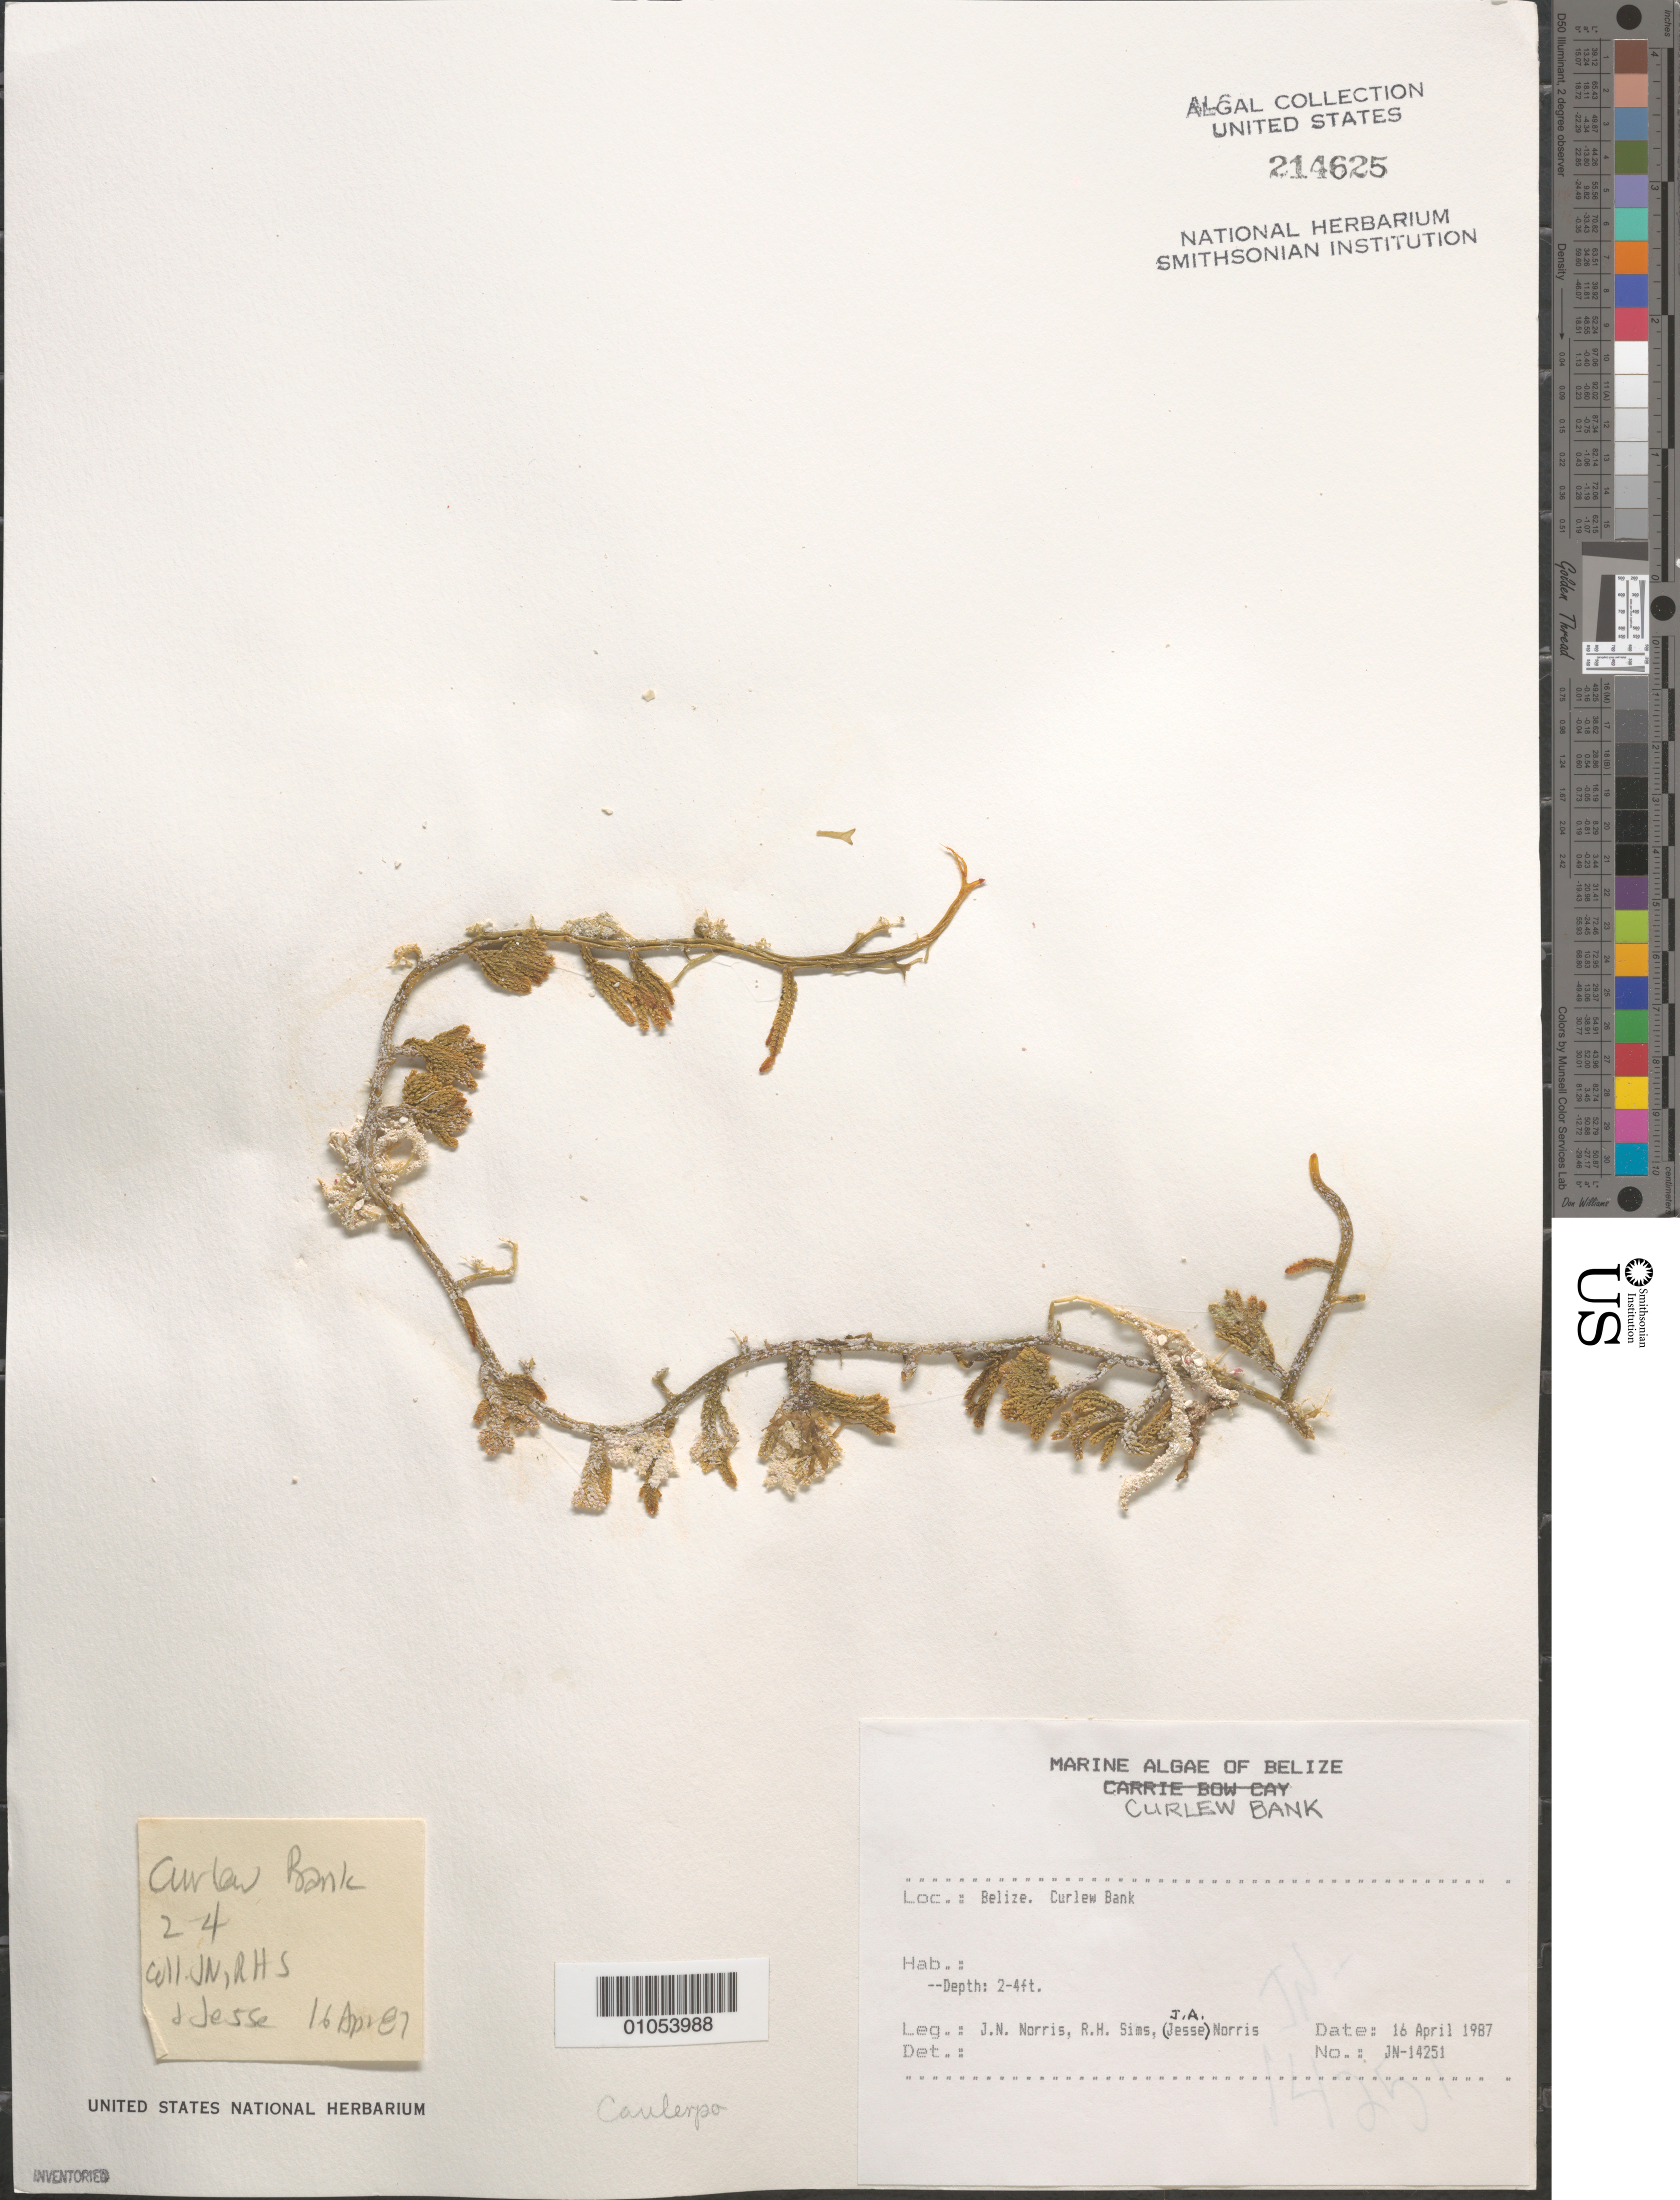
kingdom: Plantae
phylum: Chlorophyta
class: Ulvophyceae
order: Bryopsidales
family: Caulerpaceae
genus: Caulerpa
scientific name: Caulerpa sp.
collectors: J. N. Norris, R. H. Sims & J. A. Norris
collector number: JN-14251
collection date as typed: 16 Apr 1987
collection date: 1987-04-16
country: Belize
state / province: Stann Creek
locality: Curlew Bank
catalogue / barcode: US 214625